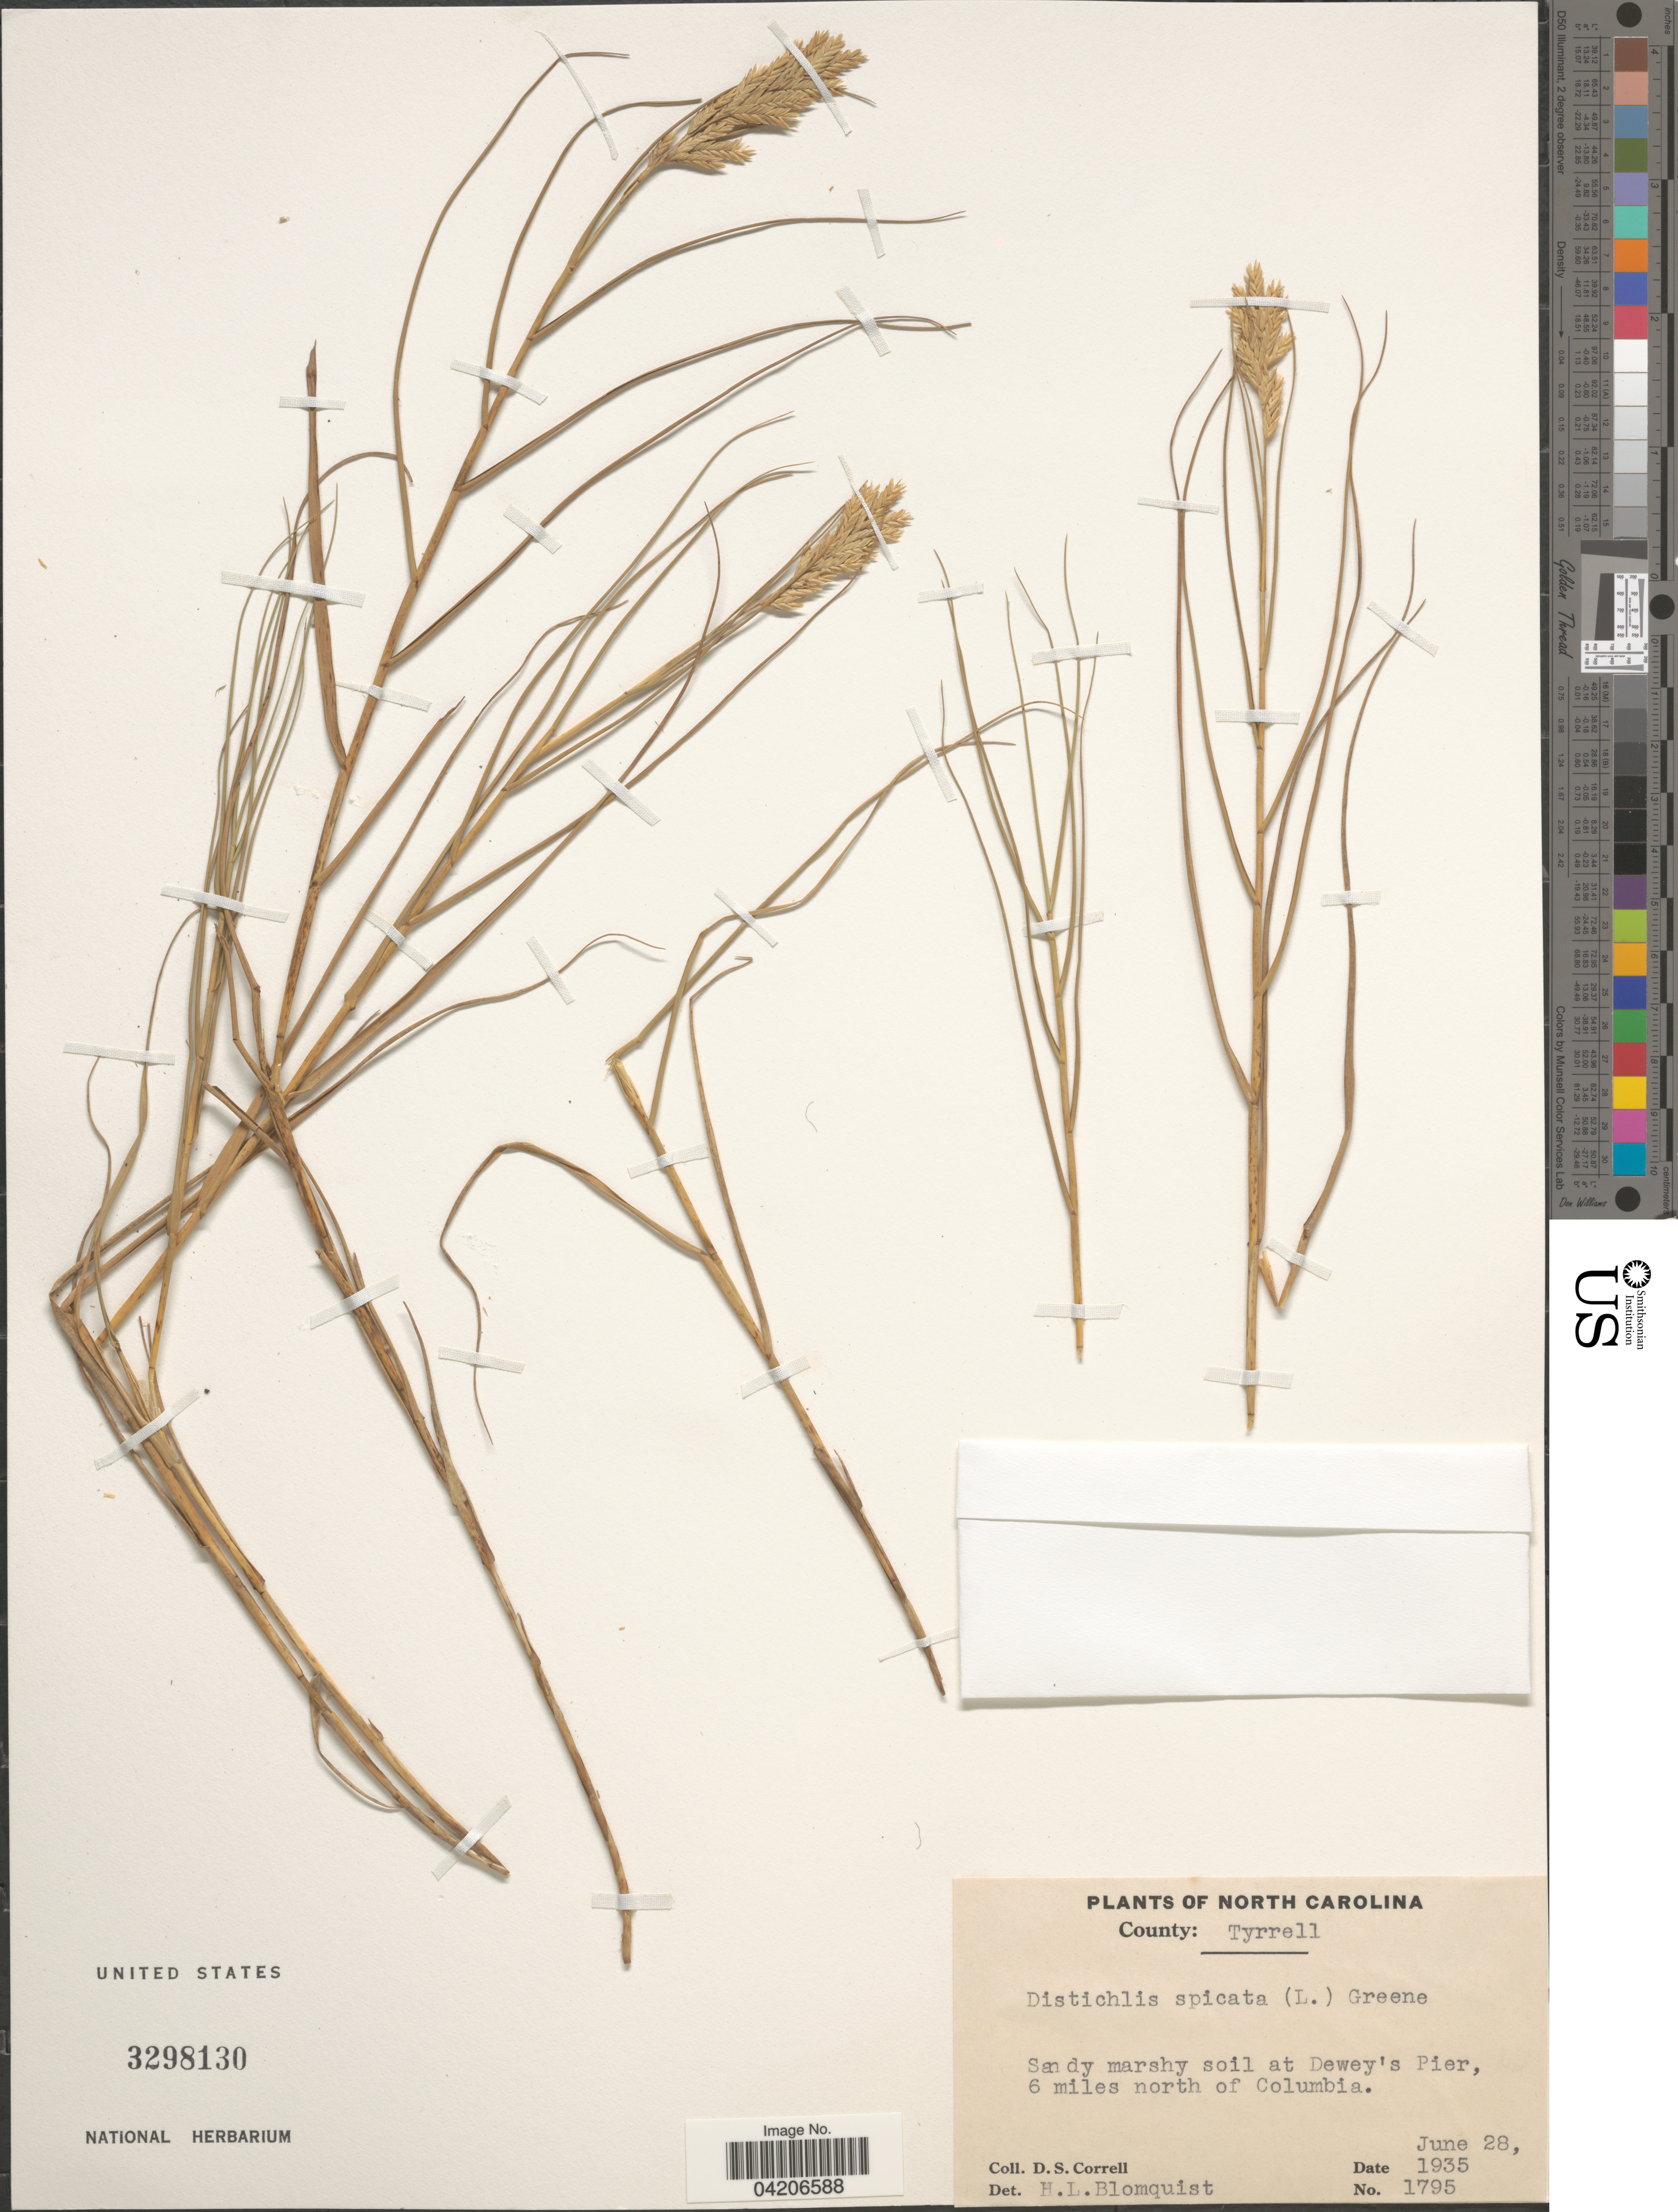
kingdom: Plantae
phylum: Tracheophyta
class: Liliopsida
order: Poales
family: Poaceae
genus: Distichlis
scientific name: Distichlis spicata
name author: (L.) Greene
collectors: D. S. Correll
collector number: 1795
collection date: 1935-06-28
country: United States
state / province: North Carolina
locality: County: Tyrrell. Sandy marshy soil at Dewey's Pier, 6 miles north of Columbia.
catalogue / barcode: US 3298130